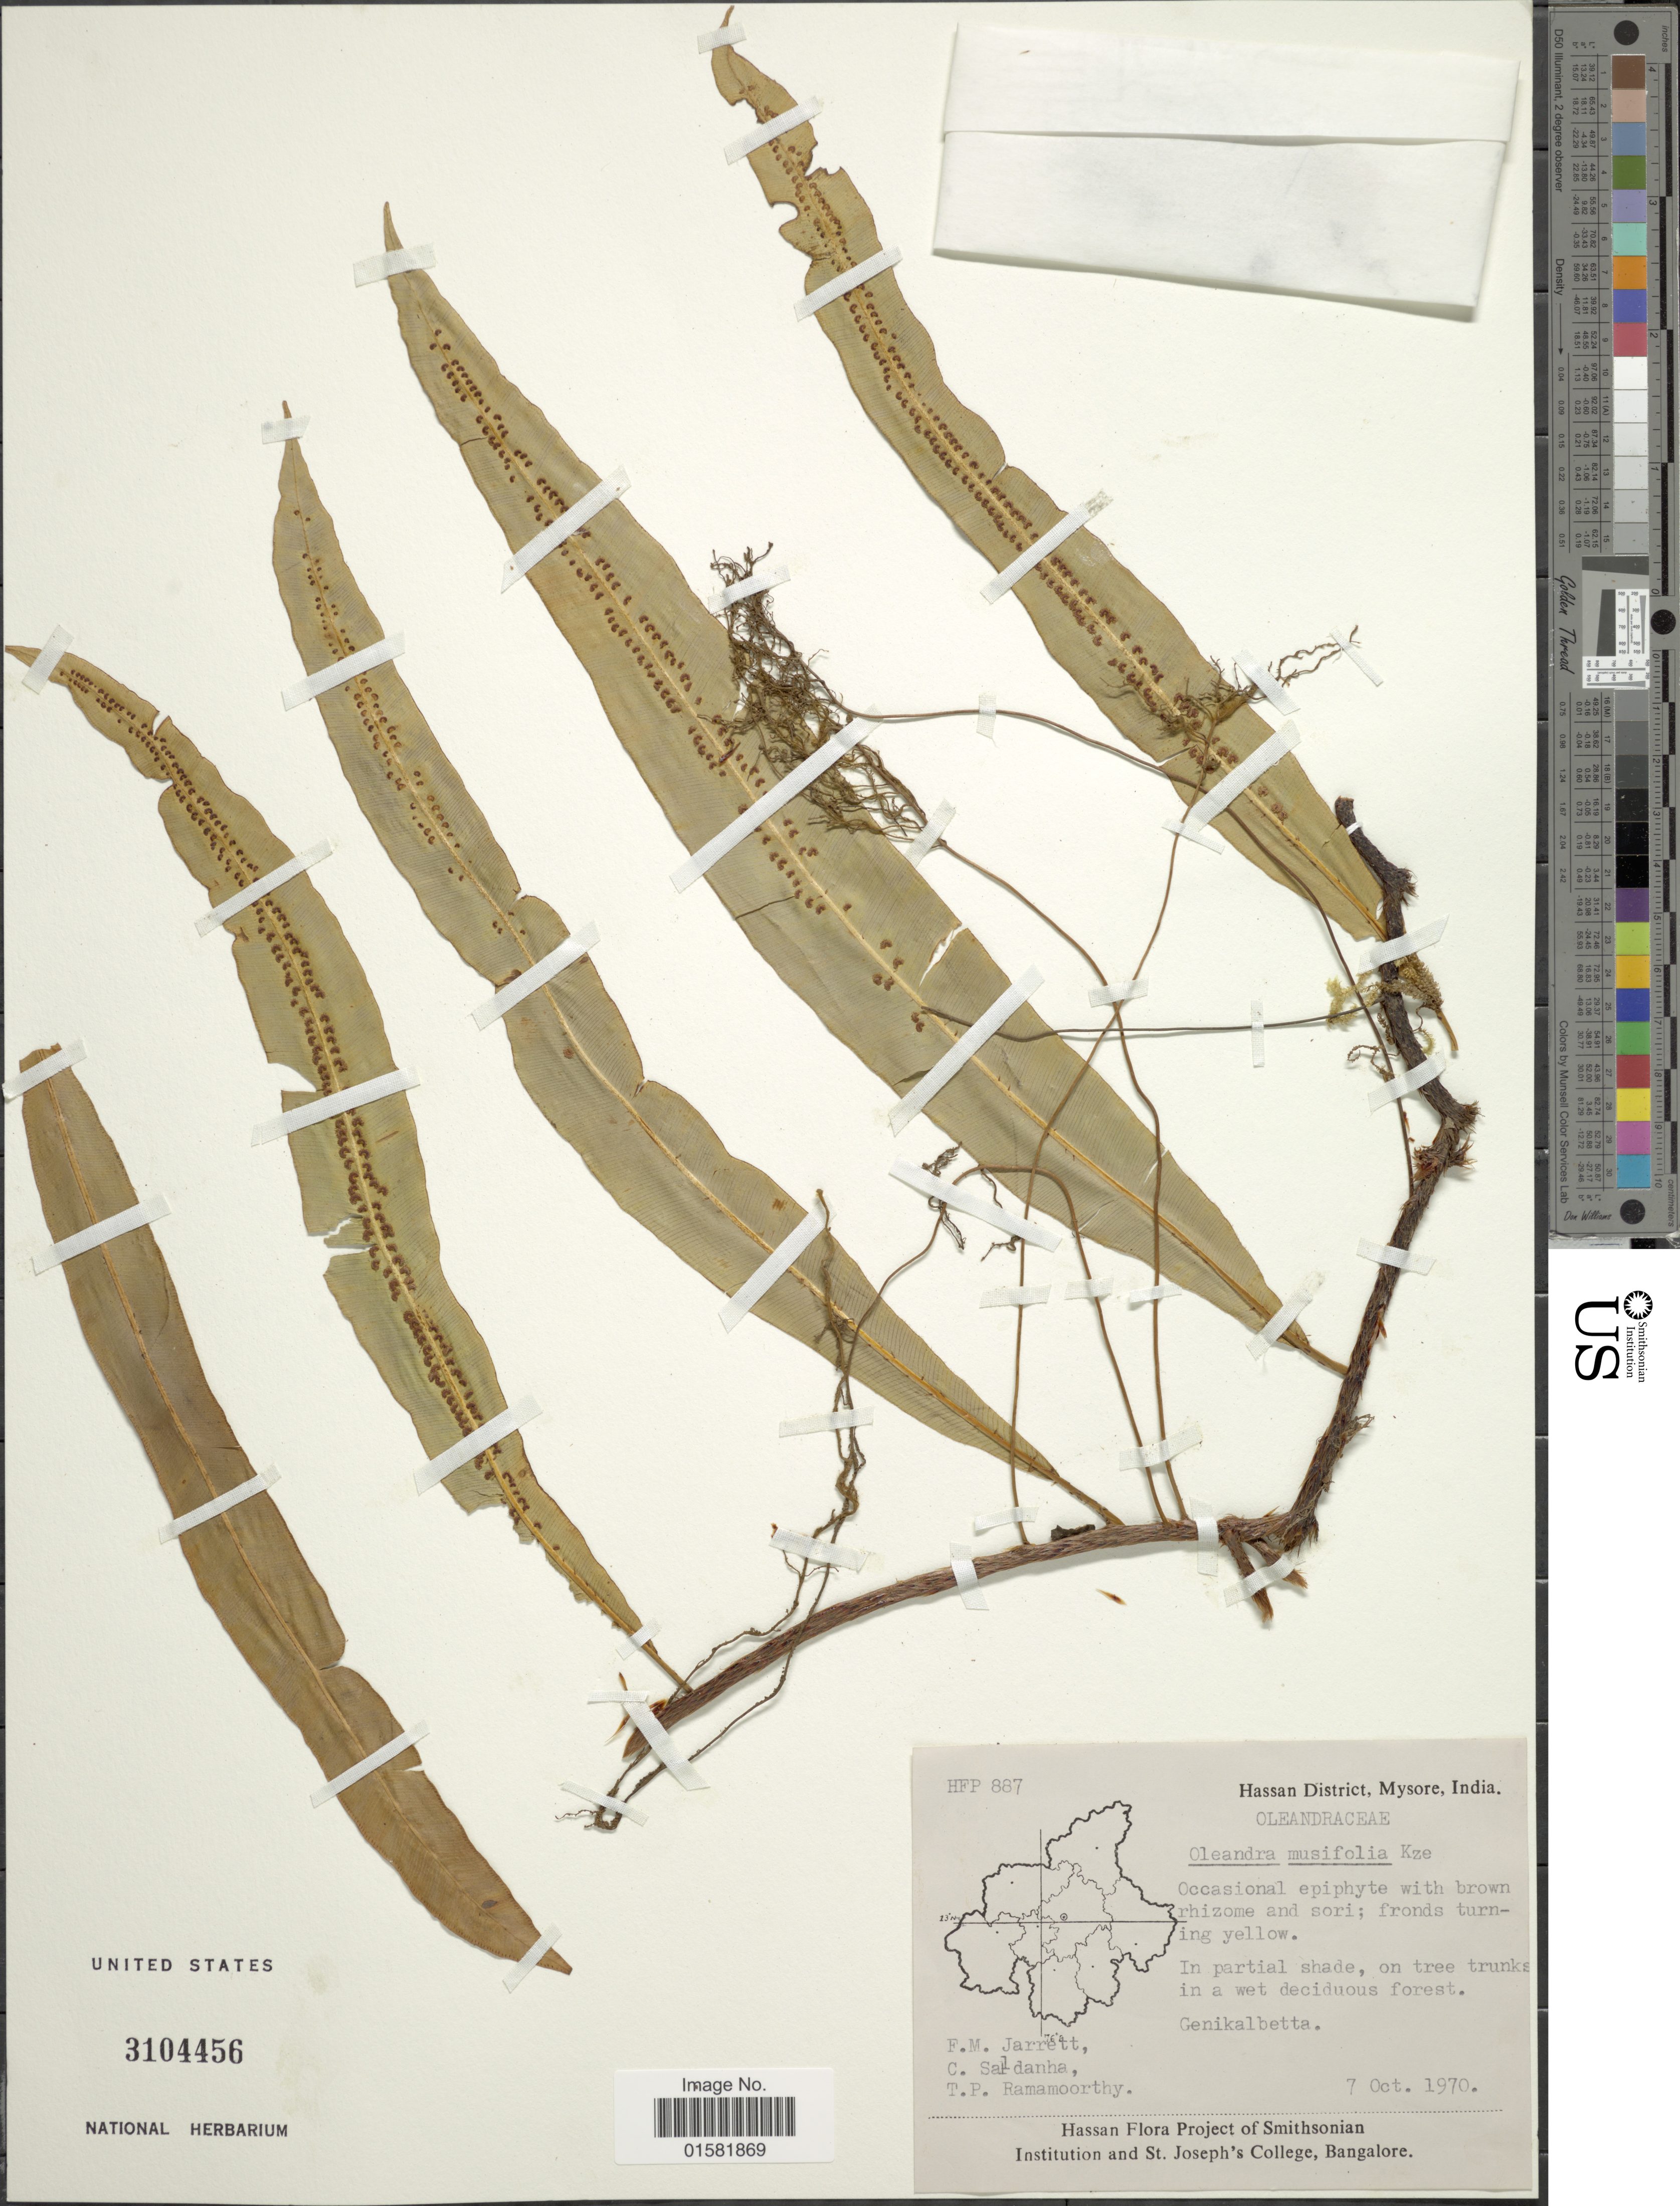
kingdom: Plantae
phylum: Tracheophyta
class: Polypodiopsida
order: Polypodiales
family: Oleandraceae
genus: Oleandra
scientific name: Oleandra musifolia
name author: (Bedd.) C. Presl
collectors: F. M. Jarrett, C. Saldanha & T. P. Ramamoorthy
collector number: HFP 887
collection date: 1970-10-07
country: India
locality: Hassan District, Mysore, India, Genikalbetta.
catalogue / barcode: US 3104456